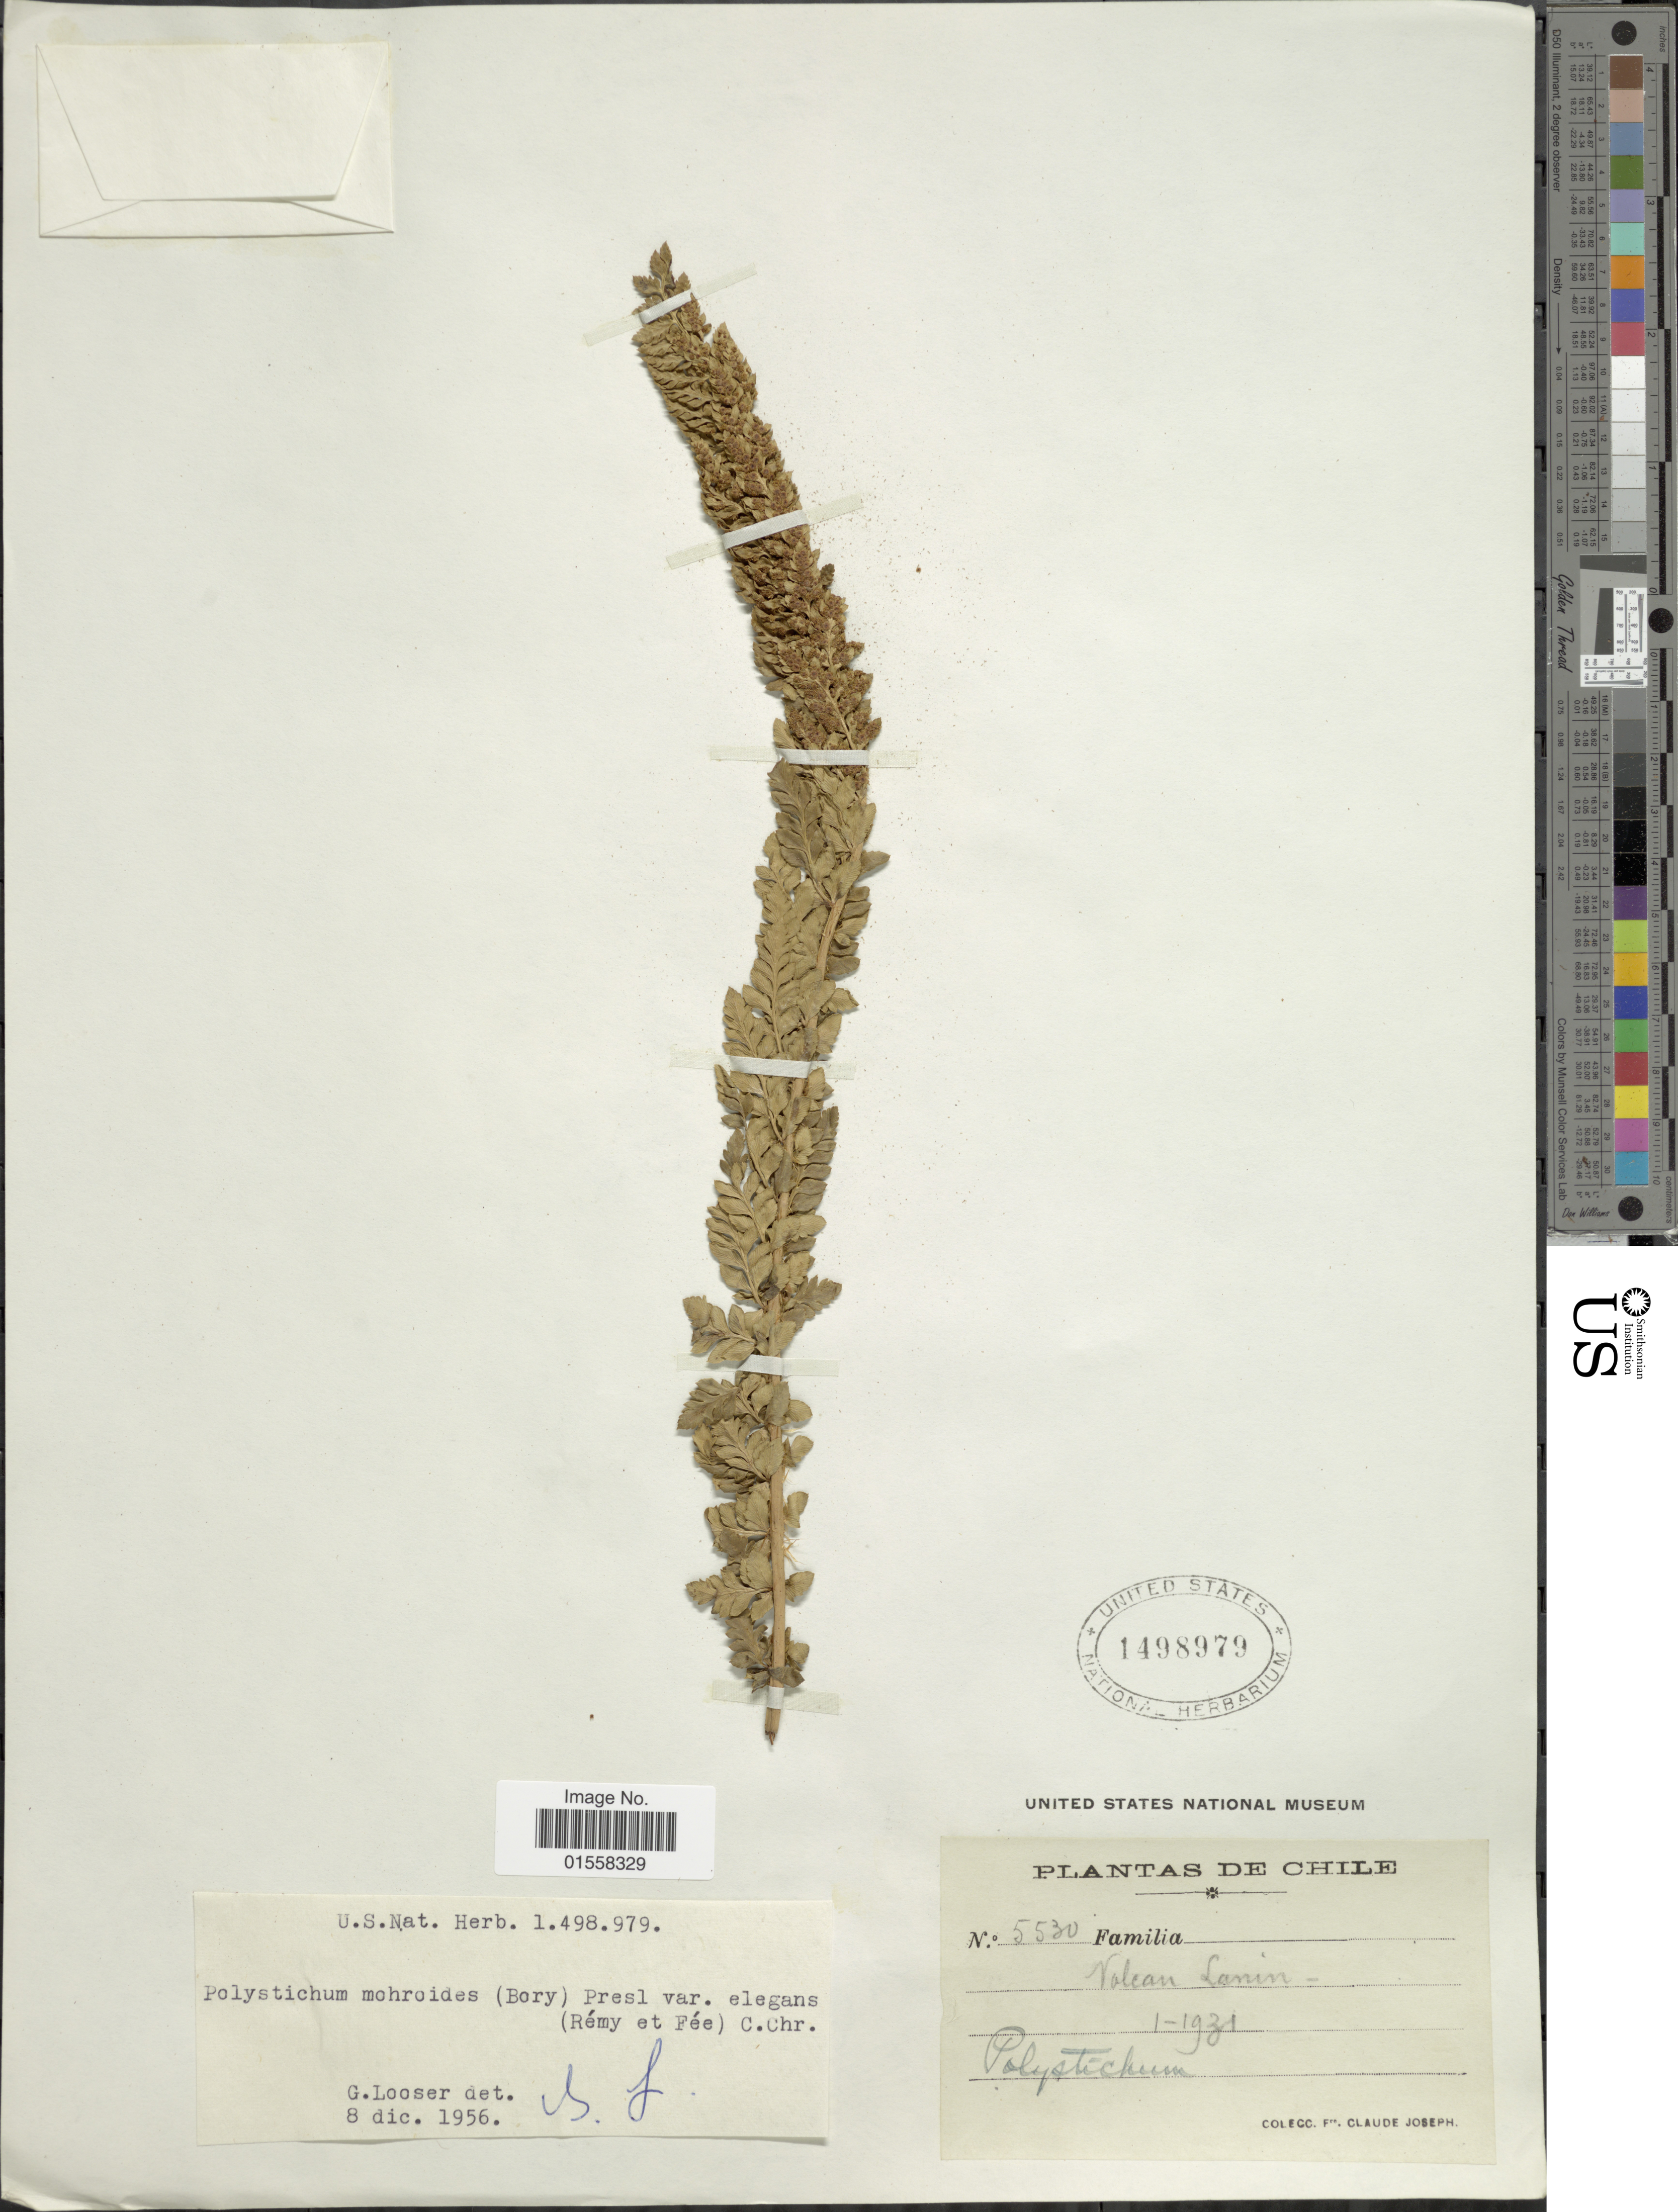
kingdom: Plantae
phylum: Tracheophyta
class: Polypodiopsida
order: Polypodiales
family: Dryopteridaceae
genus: Polystichum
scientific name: Polystichum mohrioides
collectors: Bro. Claude-Joseph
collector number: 5530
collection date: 1931-01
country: Chile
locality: Volcan Lanin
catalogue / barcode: US 1498979